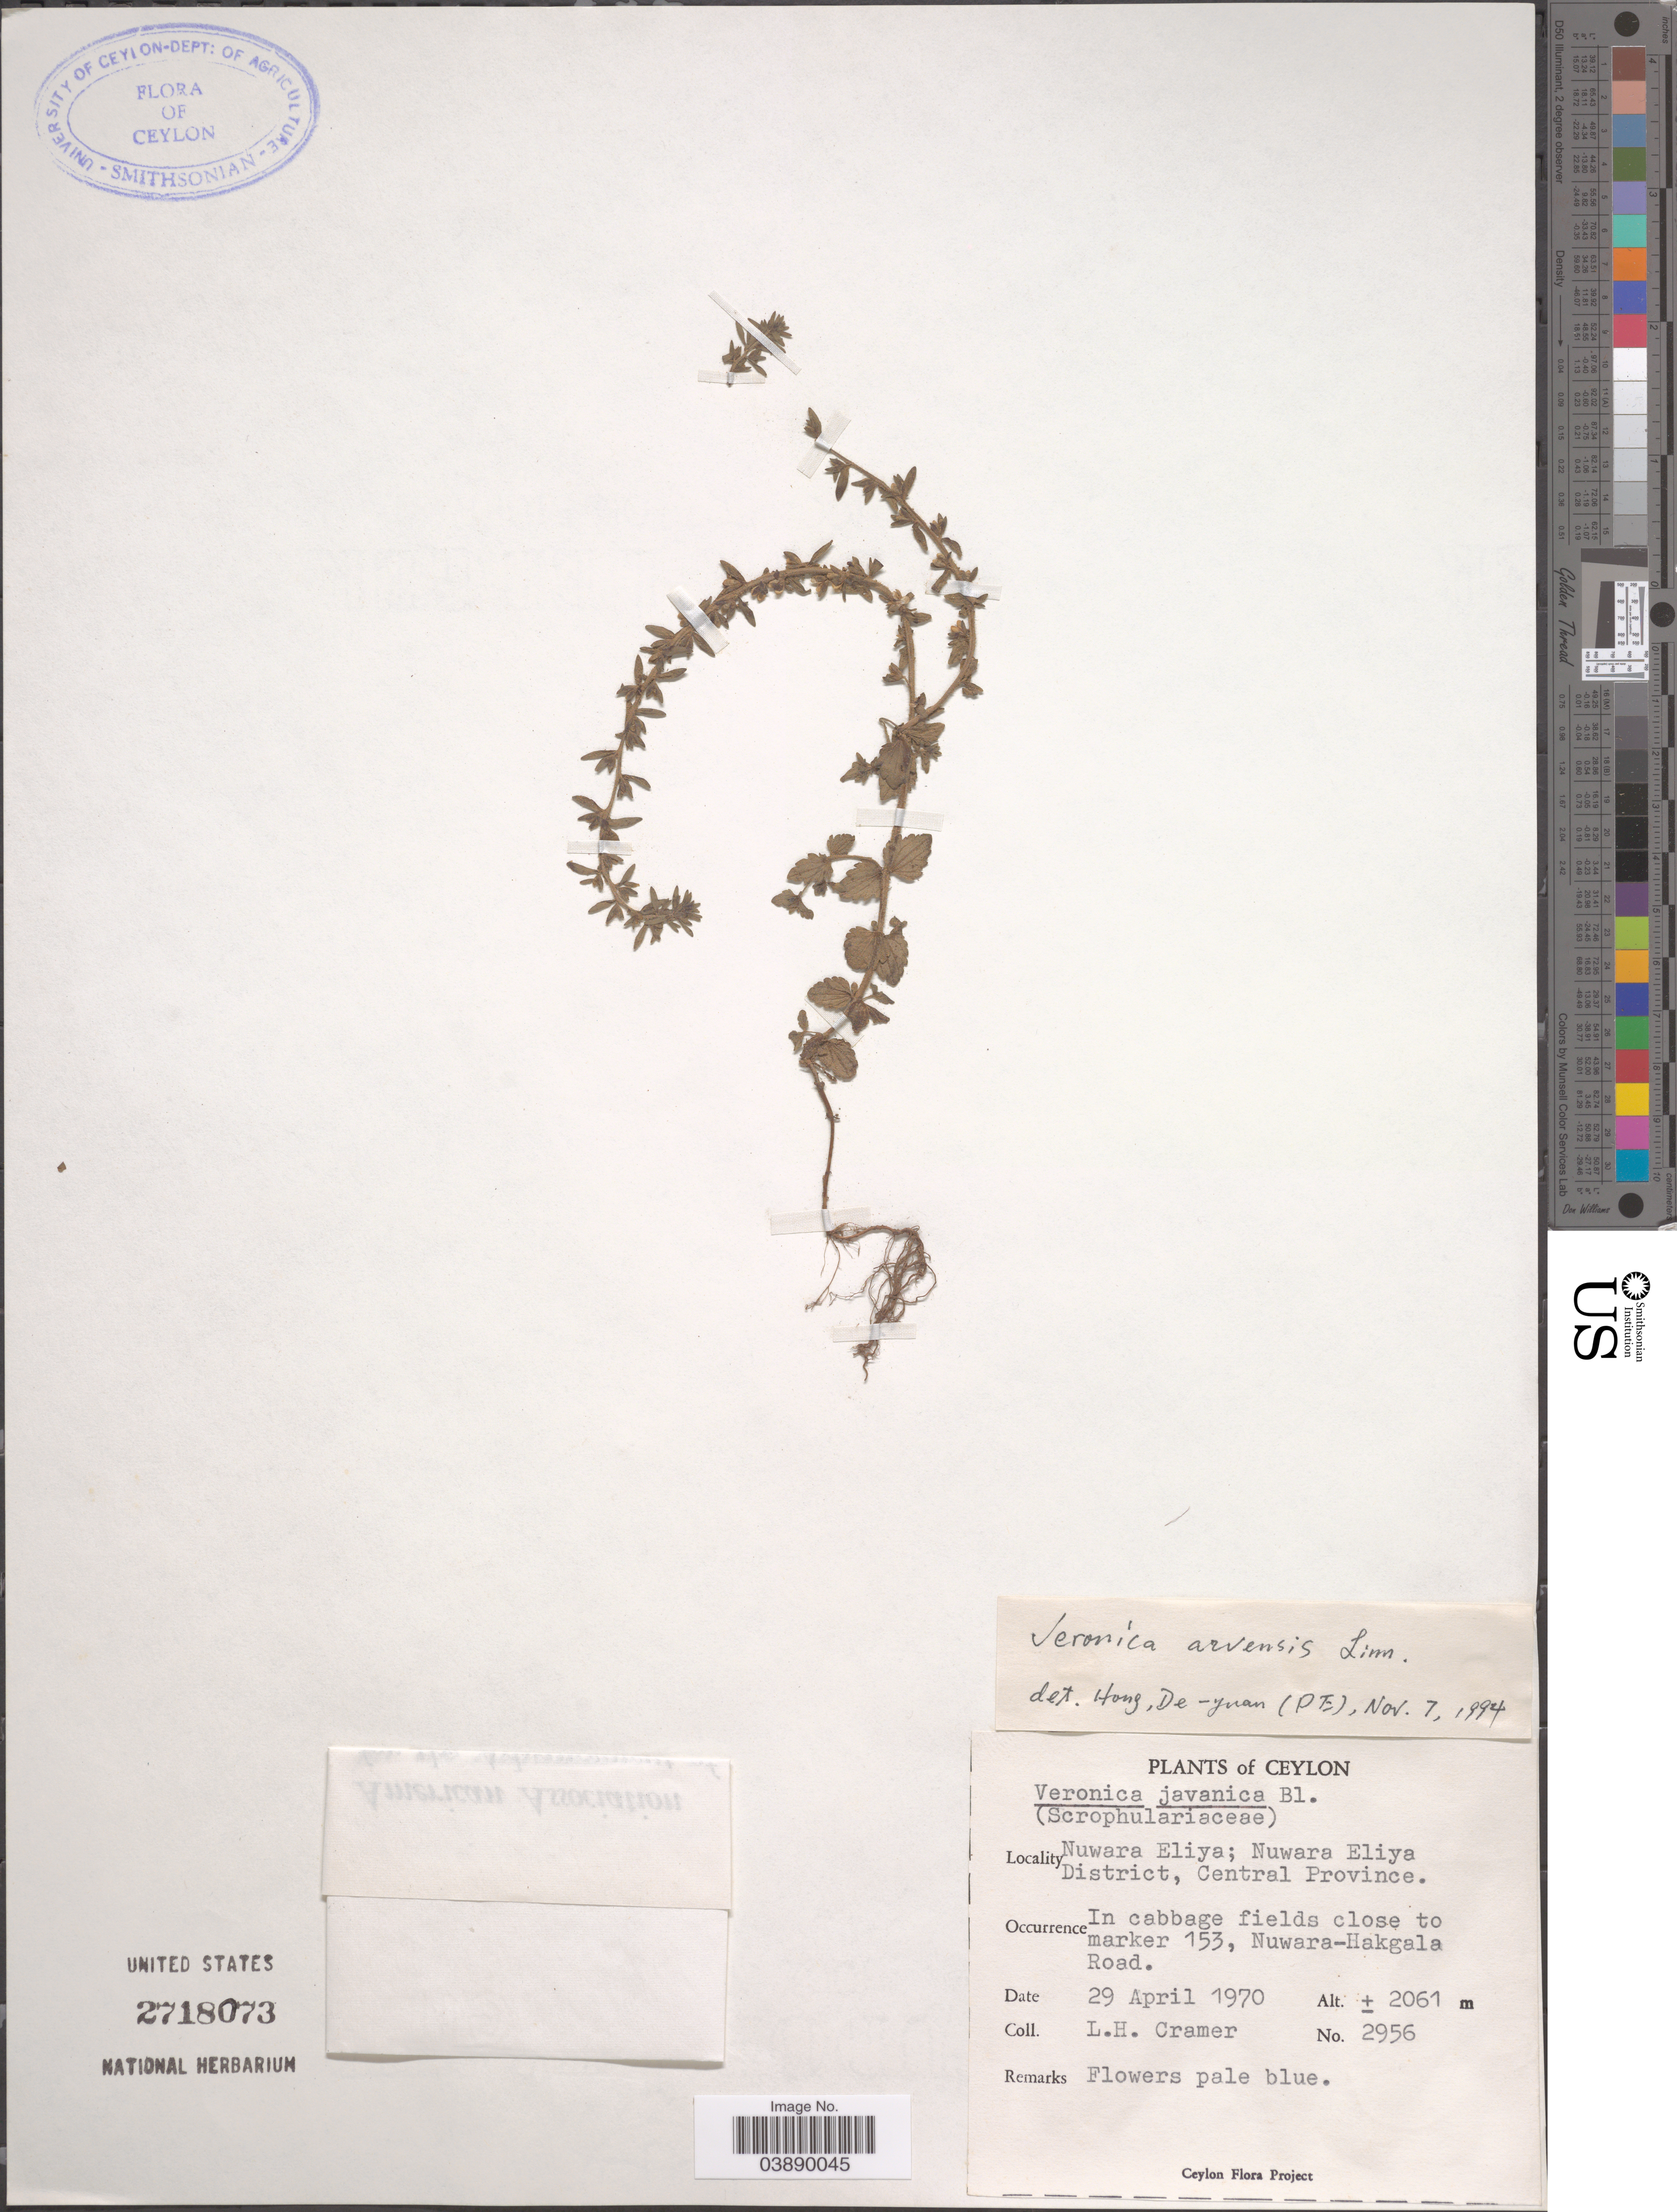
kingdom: Plantae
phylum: Tracheophyta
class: Magnoliopsida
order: Lamiales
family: Plantaginaceae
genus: Veronica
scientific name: Veronica arvensis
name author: L.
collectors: L. H. Cramer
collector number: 2956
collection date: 1970-04-29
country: Sri Lanka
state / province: Central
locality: Ceylon. Nuwara Eliya; Nuwara Eliya District, In cabbage fields close to marker 153, Nuwara-Hakgala Road.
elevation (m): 2061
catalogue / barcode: US 2718073